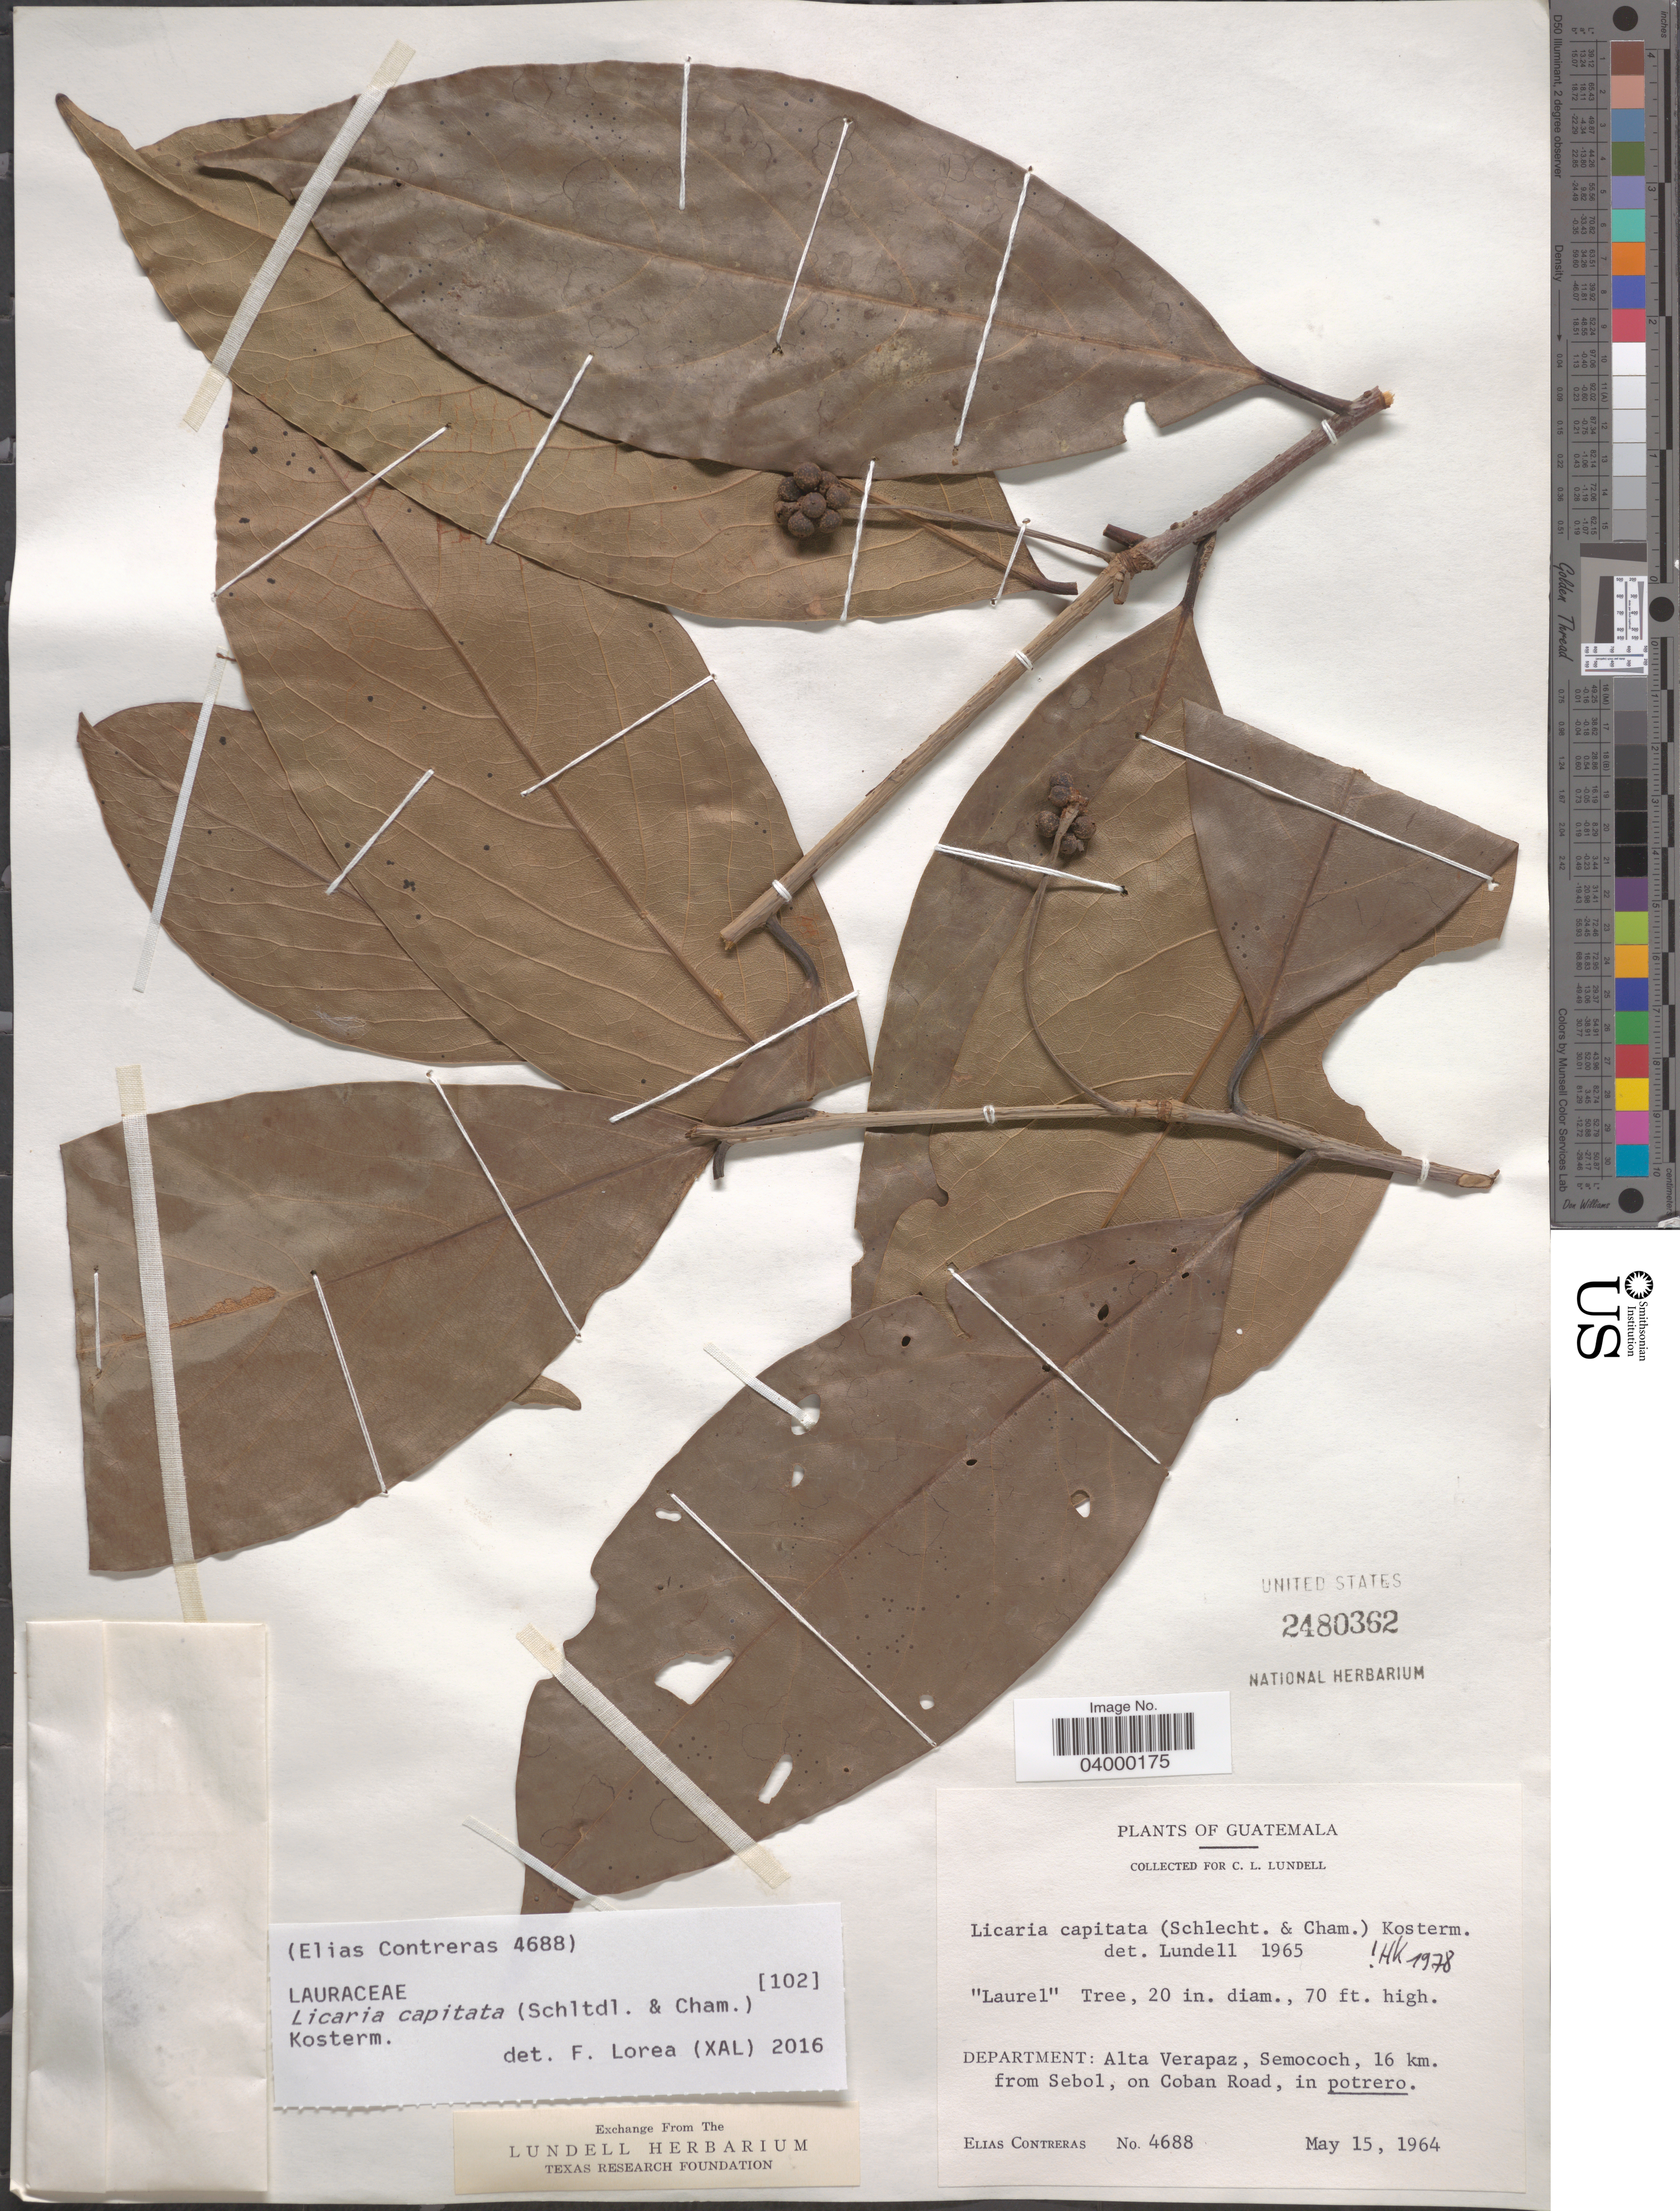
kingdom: Plantae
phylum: Tracheophyta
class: Magnoliopsida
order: Laurales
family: Lauraceae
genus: Licaria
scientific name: Licaria capitata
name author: (Schltdl. & Cham.) Kosterm.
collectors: E. Contreras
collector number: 4688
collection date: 1964-05-15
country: Guatemala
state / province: Alta Verapaz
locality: Department: Alta Verapaz, Semococh, 16 km. from Sebol, on Coban Road.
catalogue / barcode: US 2480362